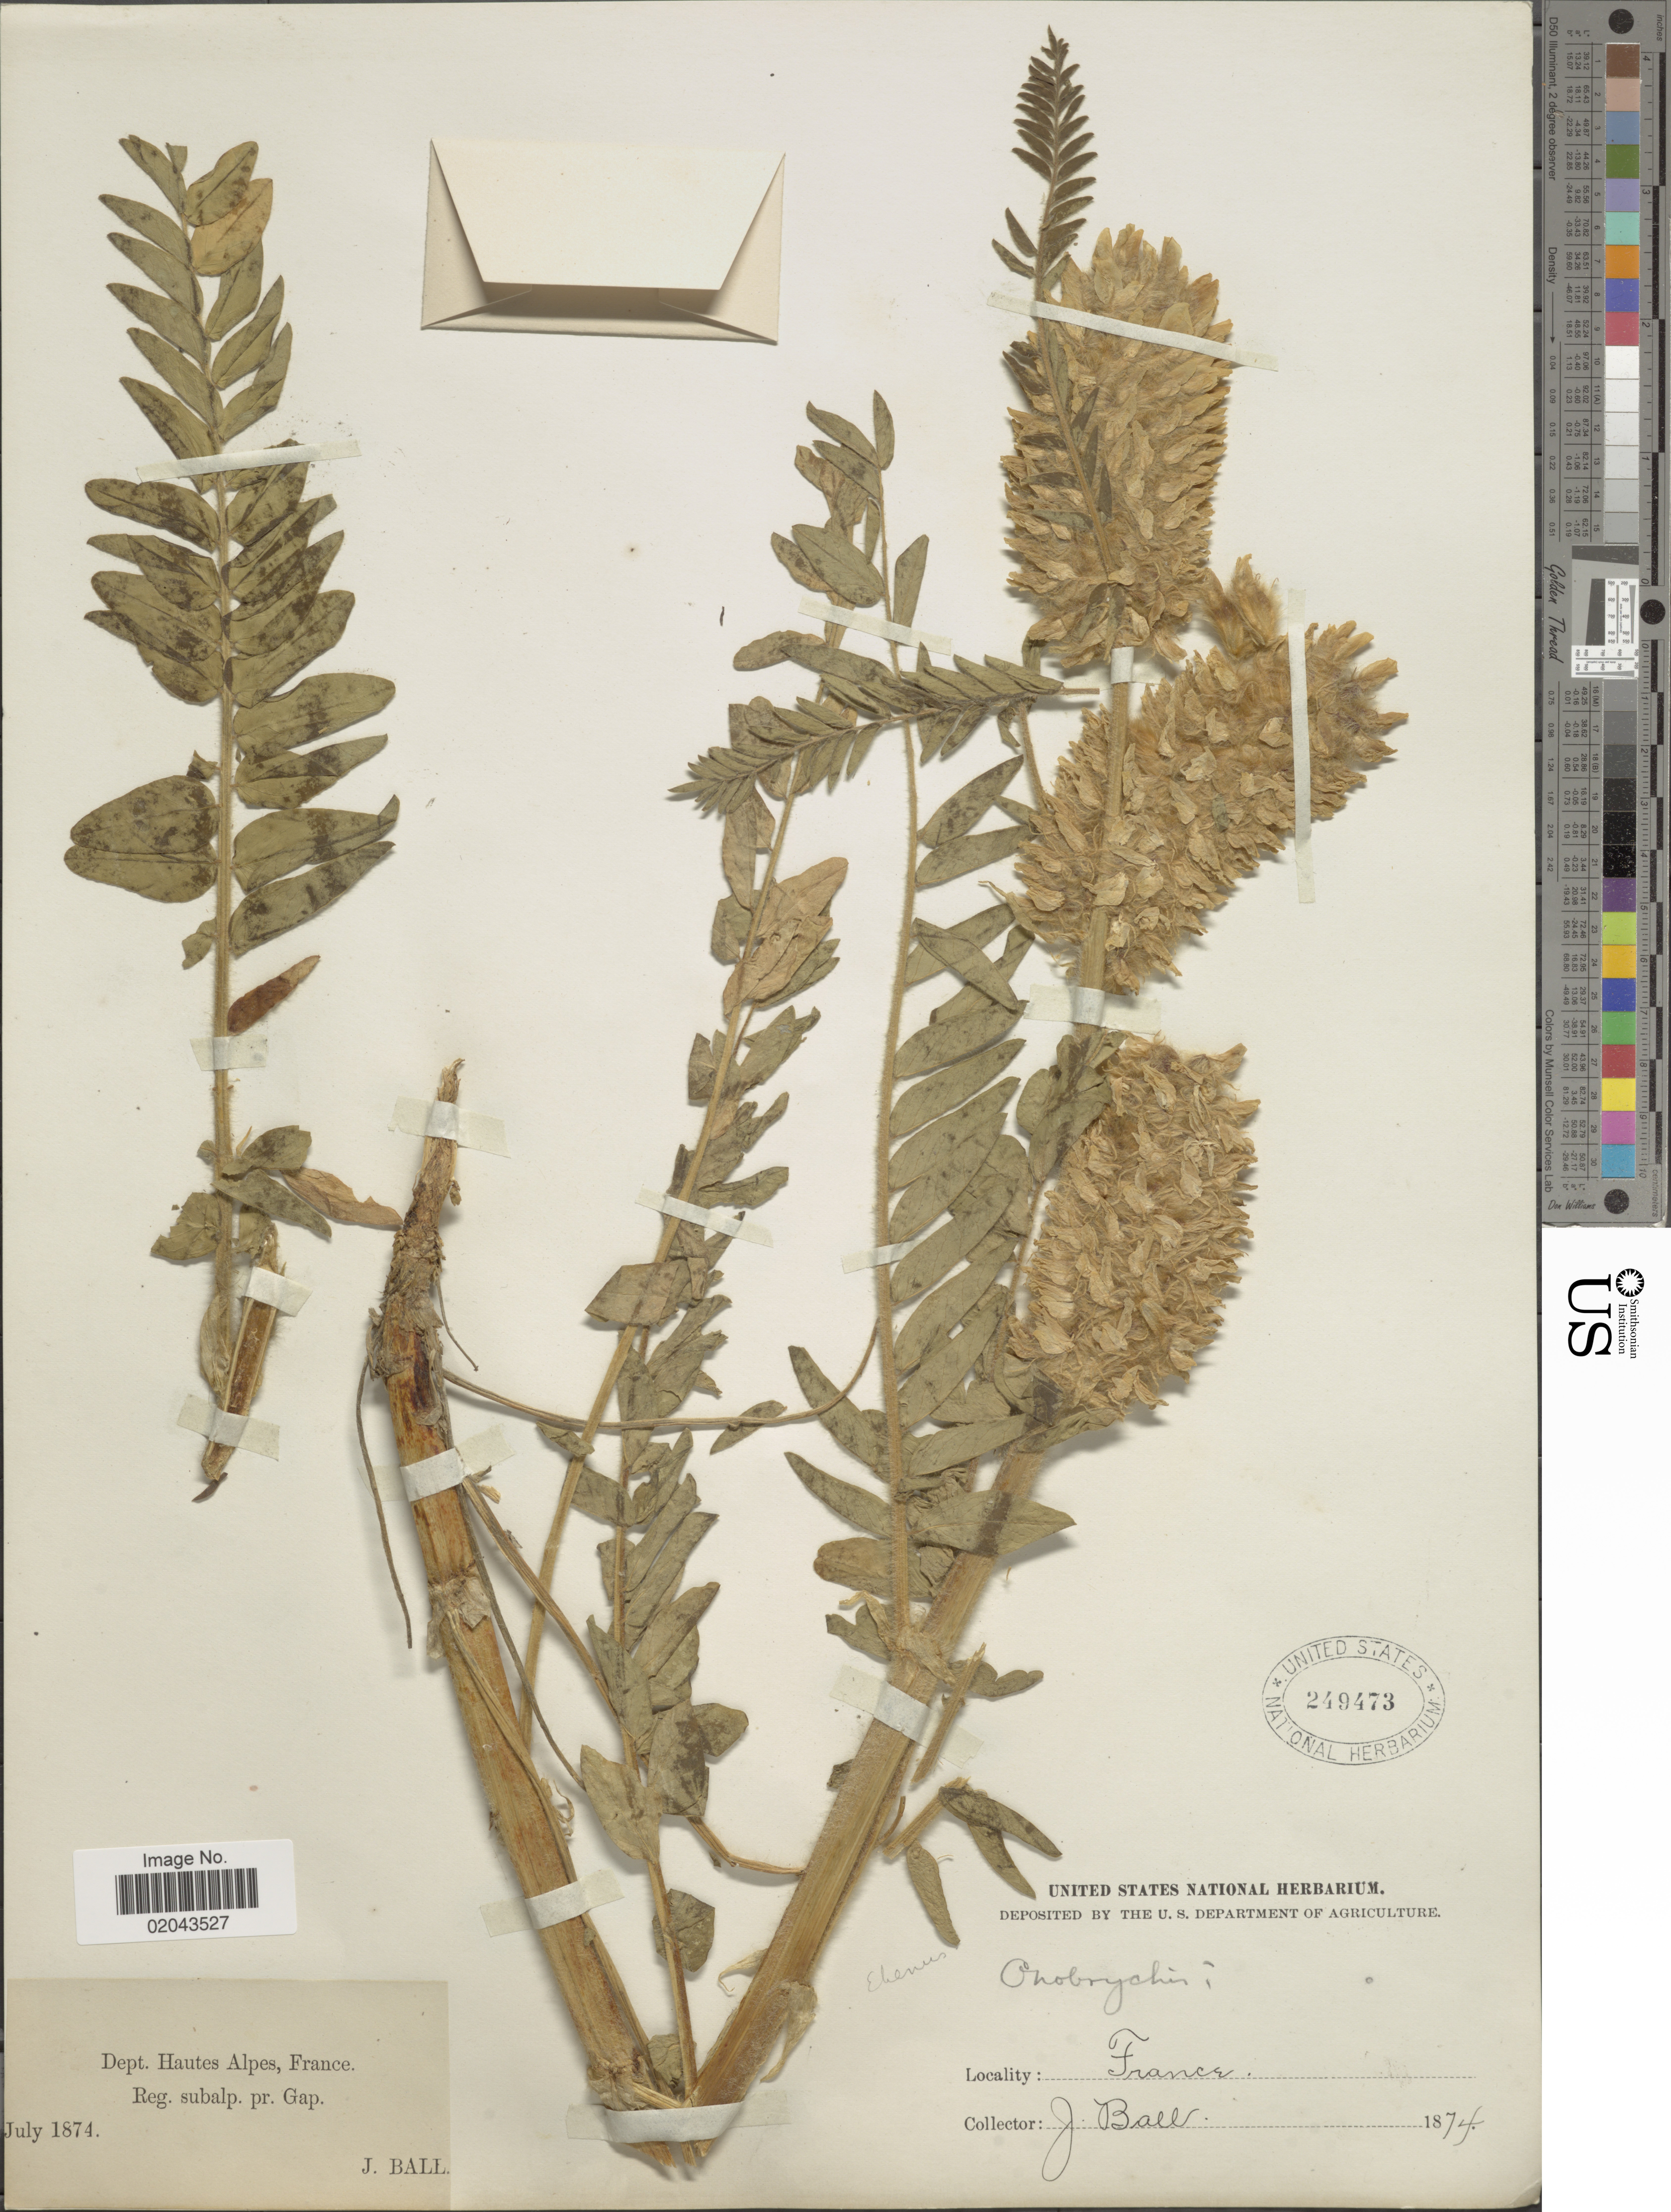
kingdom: Plantae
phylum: Tracheophyta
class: Magnoliopsida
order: Fabales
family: Fabaceae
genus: Ebenus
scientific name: Ebenus sp.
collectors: J. Ball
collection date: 1874-07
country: France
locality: Dept. Hautes Alpes, Reg. subalp. pr. Gap.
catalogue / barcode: US 249473